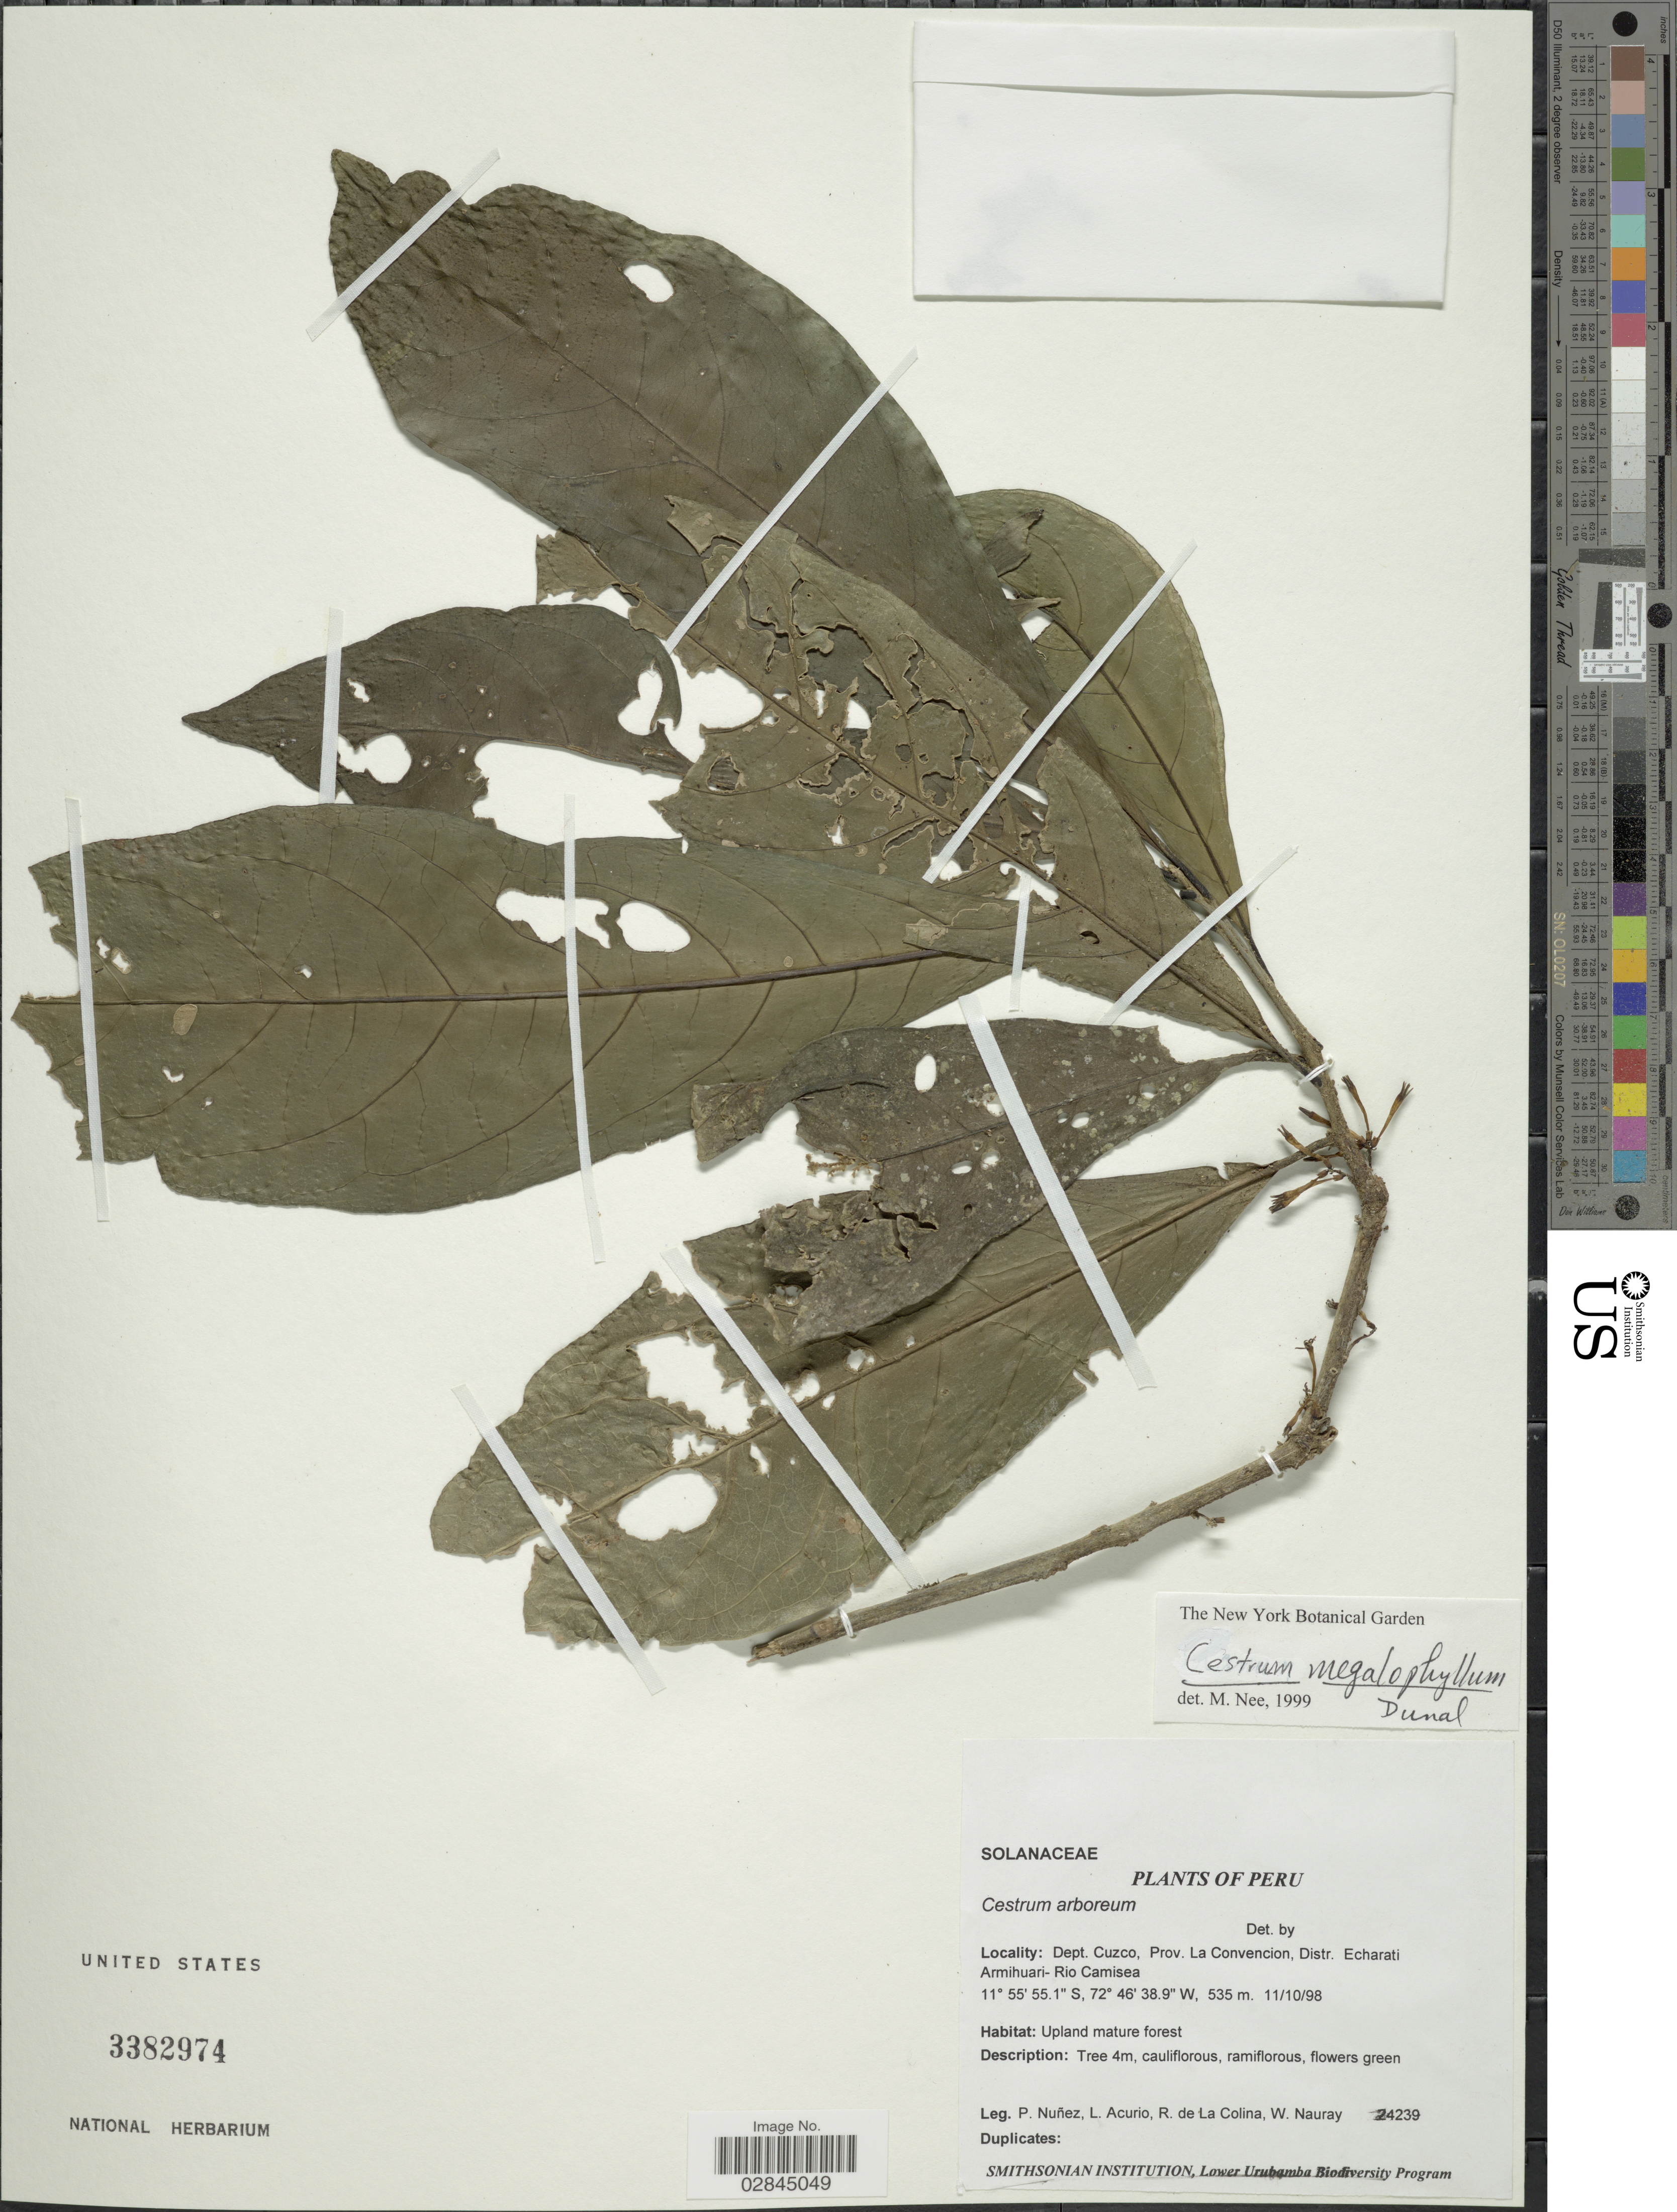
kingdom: Plantae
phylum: Tracheophyta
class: Magnoliopsida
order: Solanales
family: Solanaceae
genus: Cestrum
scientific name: Cestrum schlechtendahlii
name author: G. Don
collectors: P. Nuñez V., L. Acurio, R. de La Colina & W. Nauray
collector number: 24239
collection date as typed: Transcribed d/m/y: 11/10/98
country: Peru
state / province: Cusco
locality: Dept. Cuzco, Prov. La Convencion, Distr. Echarati Armihuari-Rio Camisea.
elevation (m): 535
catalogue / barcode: US 3382974